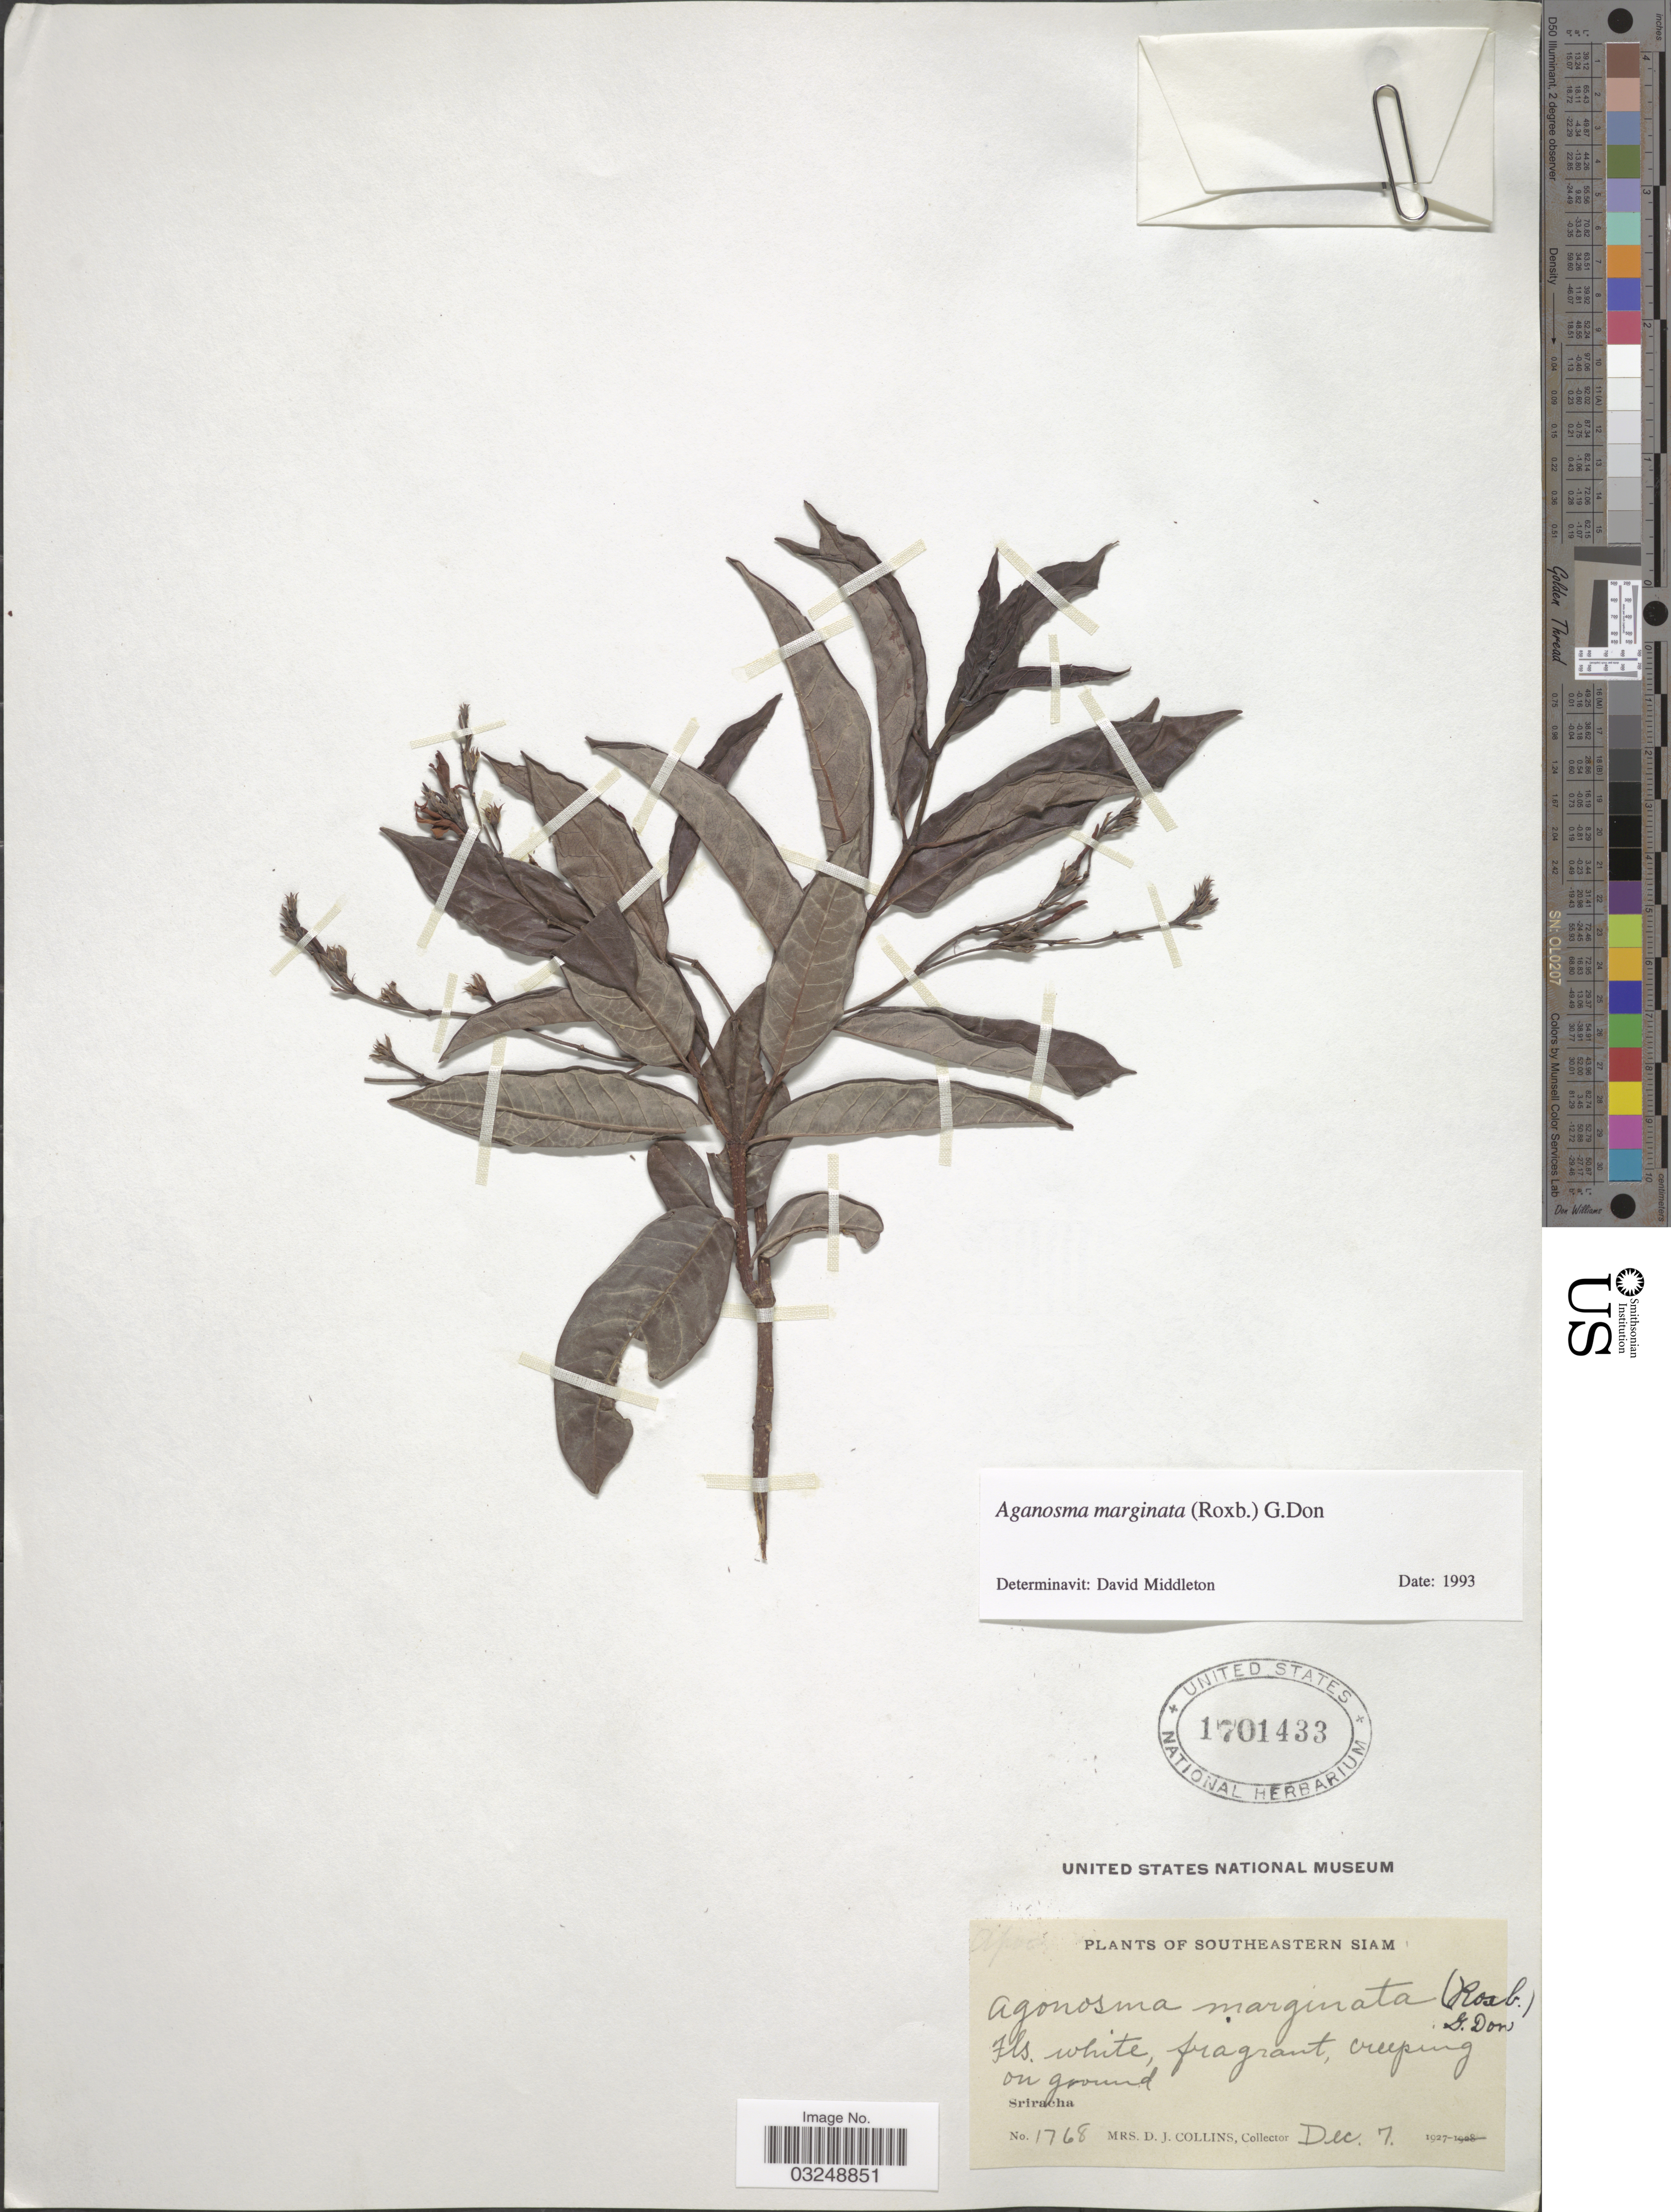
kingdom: Plantae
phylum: Tracheophyta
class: Magnoliopsida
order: Gentianales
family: Apocynaceae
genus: Aganosma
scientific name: Aganosma marginata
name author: (Roxb.) G. Don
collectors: Mrs. D. J. Collins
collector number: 1768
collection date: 1927-12-07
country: Thailand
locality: Southeastern Siam. Sriracha.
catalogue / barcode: US 1701433